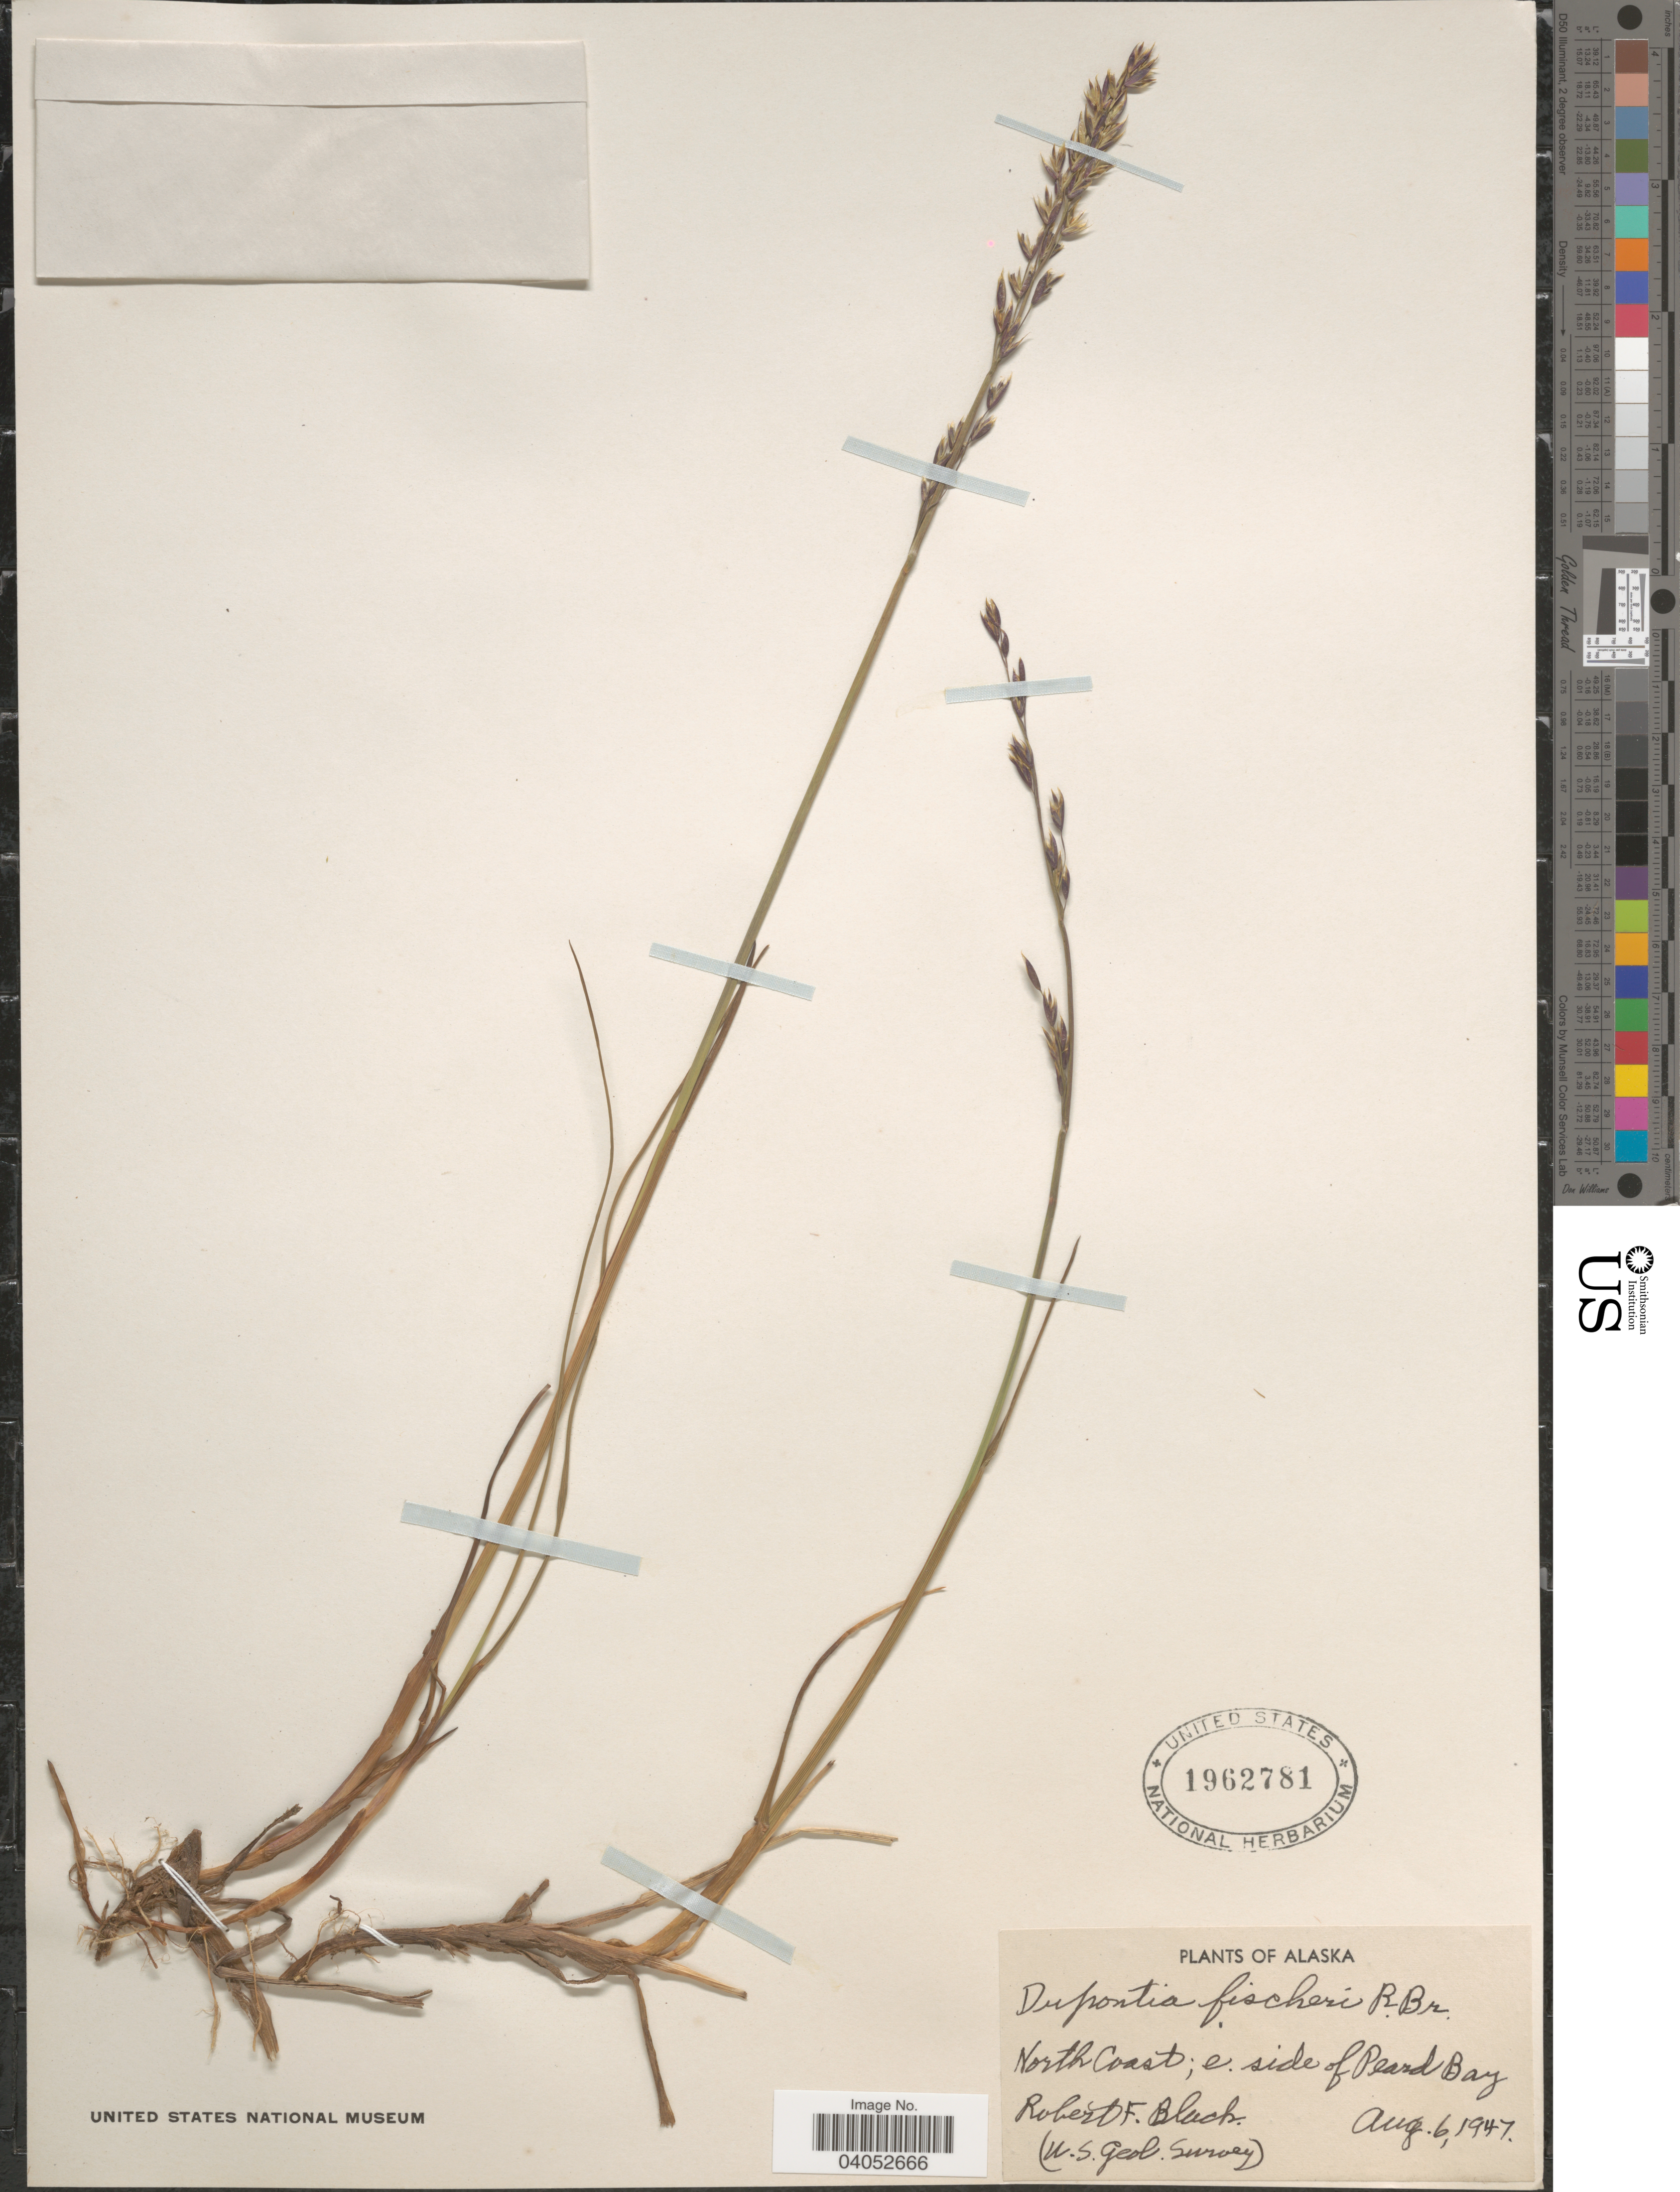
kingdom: Plantae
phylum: Tracheophyta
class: Liliopsida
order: Poales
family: Poaceae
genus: Dupontia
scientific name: Dupontia micrantha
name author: Holm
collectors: R. F. Black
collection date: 1947-08-06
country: United States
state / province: Alaska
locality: North Coast; e. side of Peard Bay.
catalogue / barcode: US 1962781